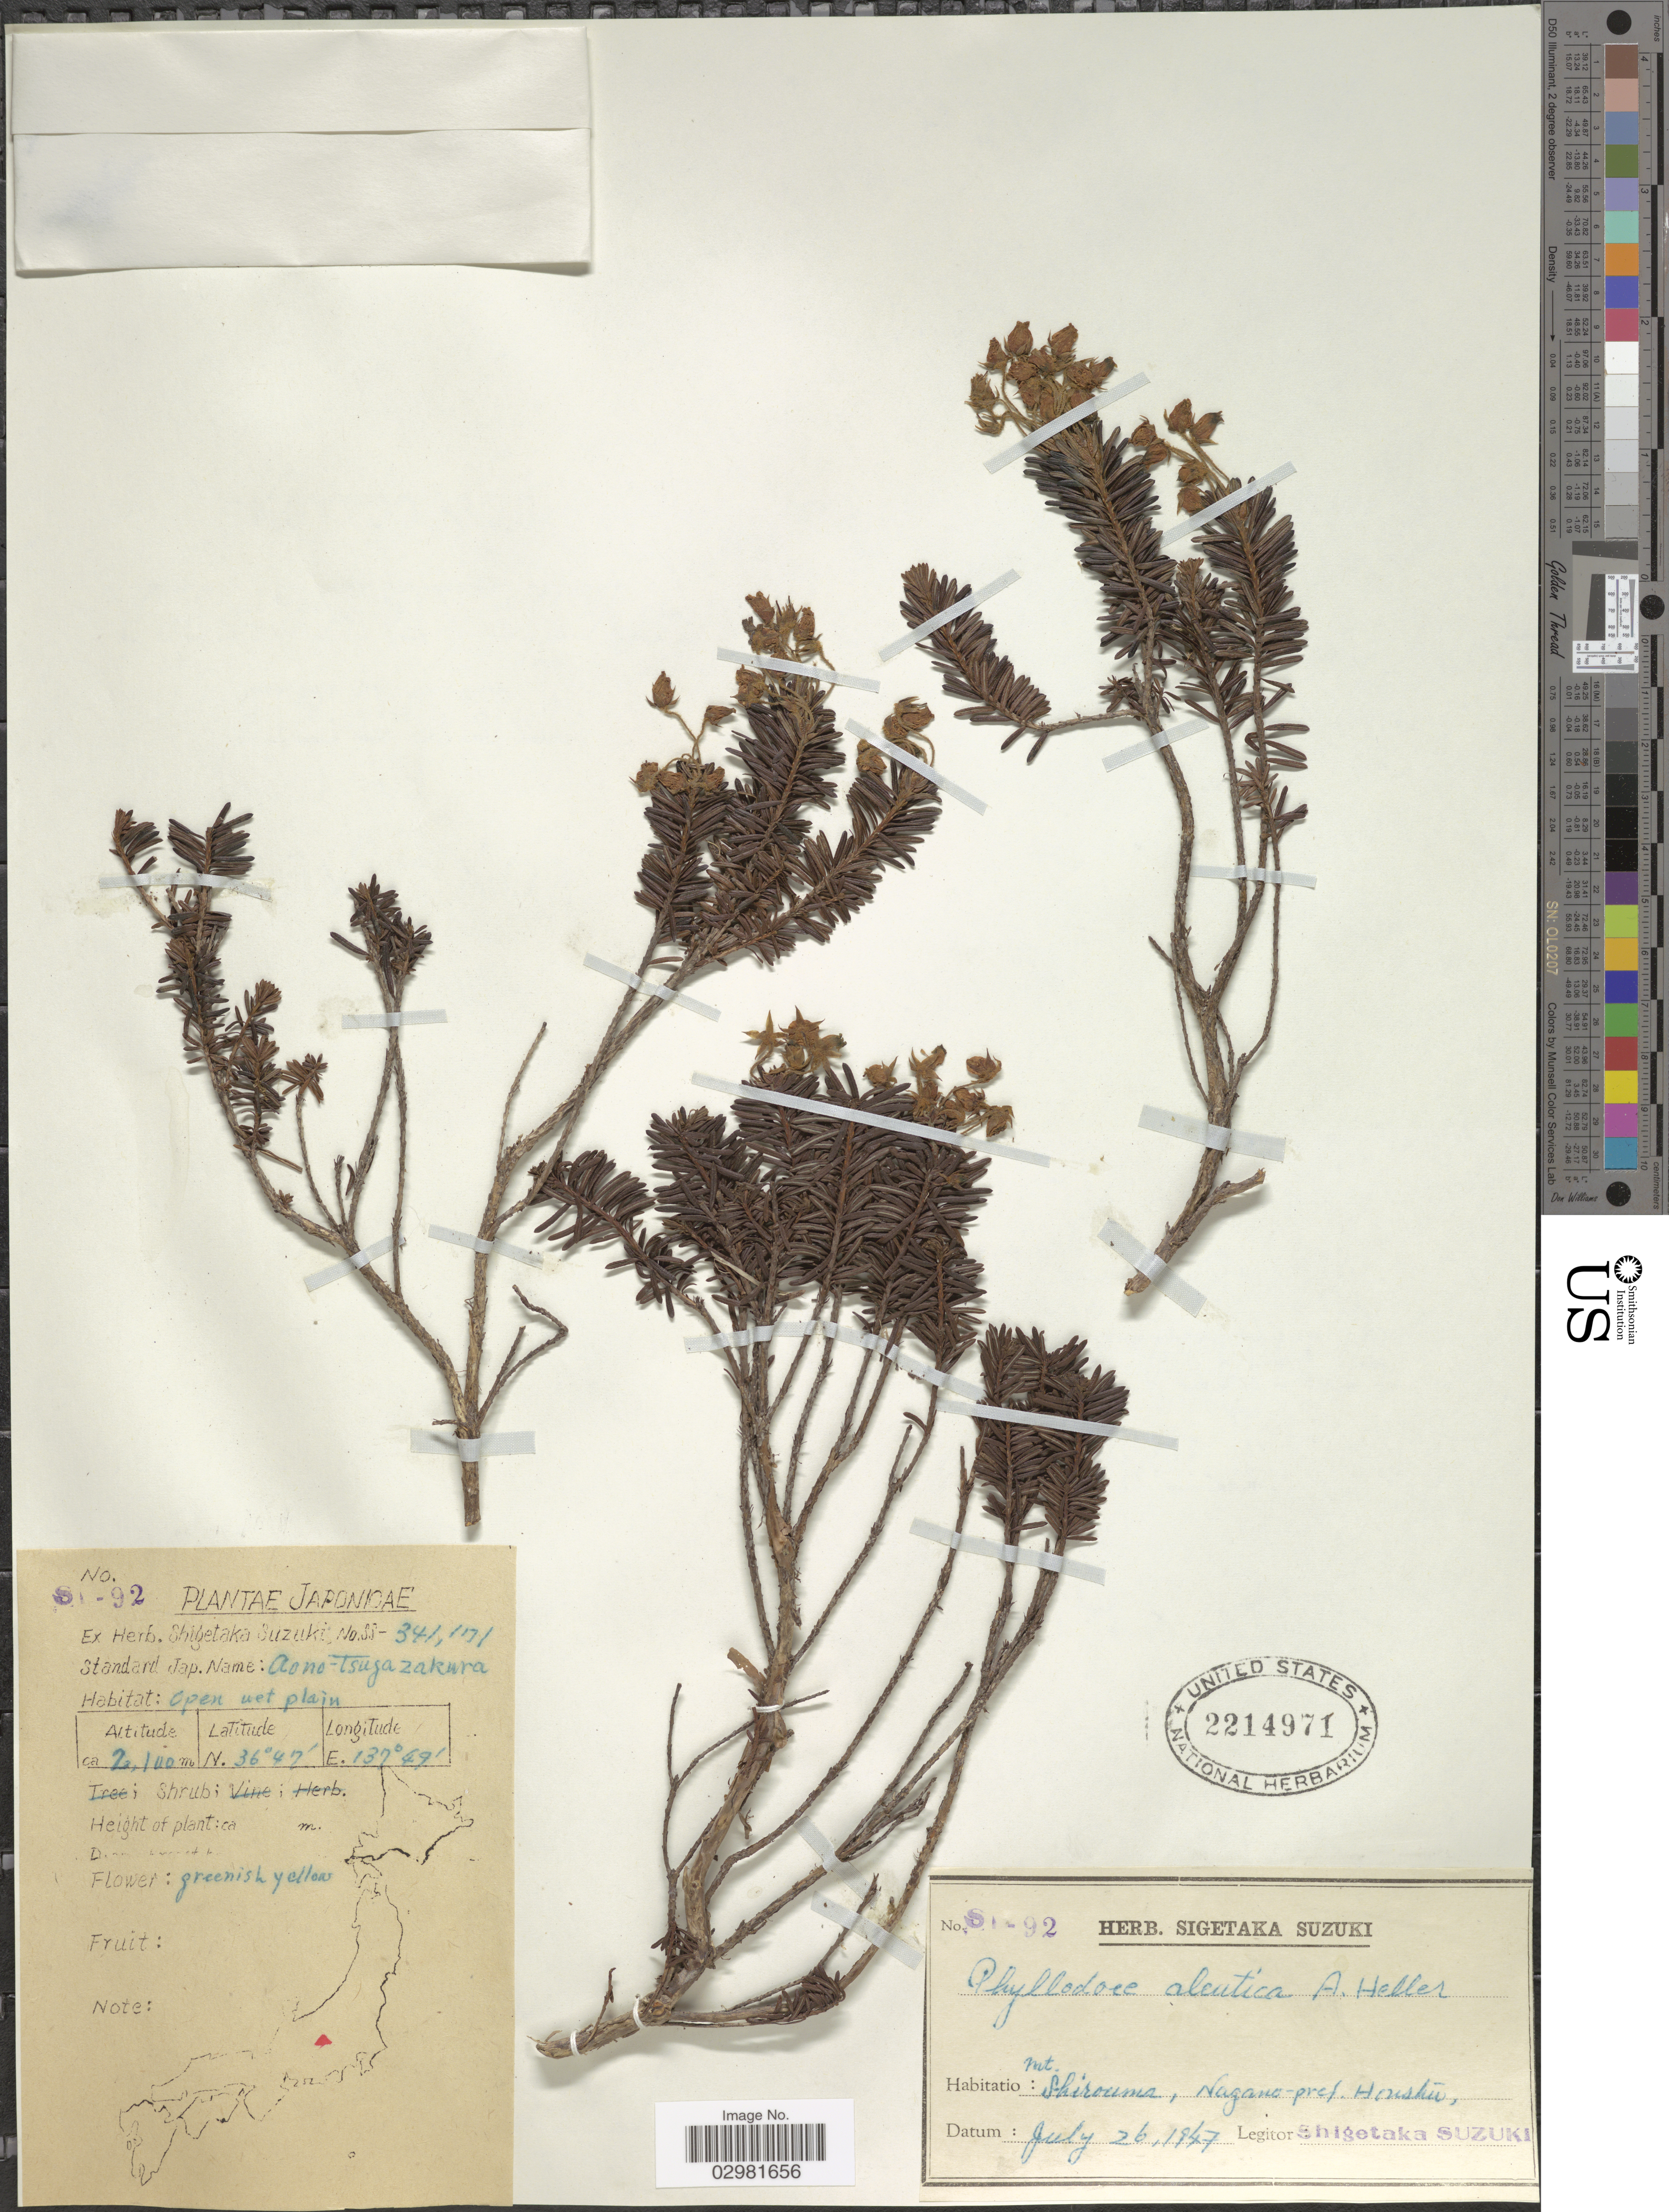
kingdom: Plantae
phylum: Tracheophyta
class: Magnoliopsida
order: Ericales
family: Ericaceae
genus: Phyllodoce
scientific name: Phyllodoce aleutica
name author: (Spreng.) A. Heller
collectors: S. Suzuki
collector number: S-92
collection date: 1947-07-26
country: Japan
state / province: Nagano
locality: Mt. Shirouma, Nagano-pref., Honshu.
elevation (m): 2100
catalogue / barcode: US 2214971